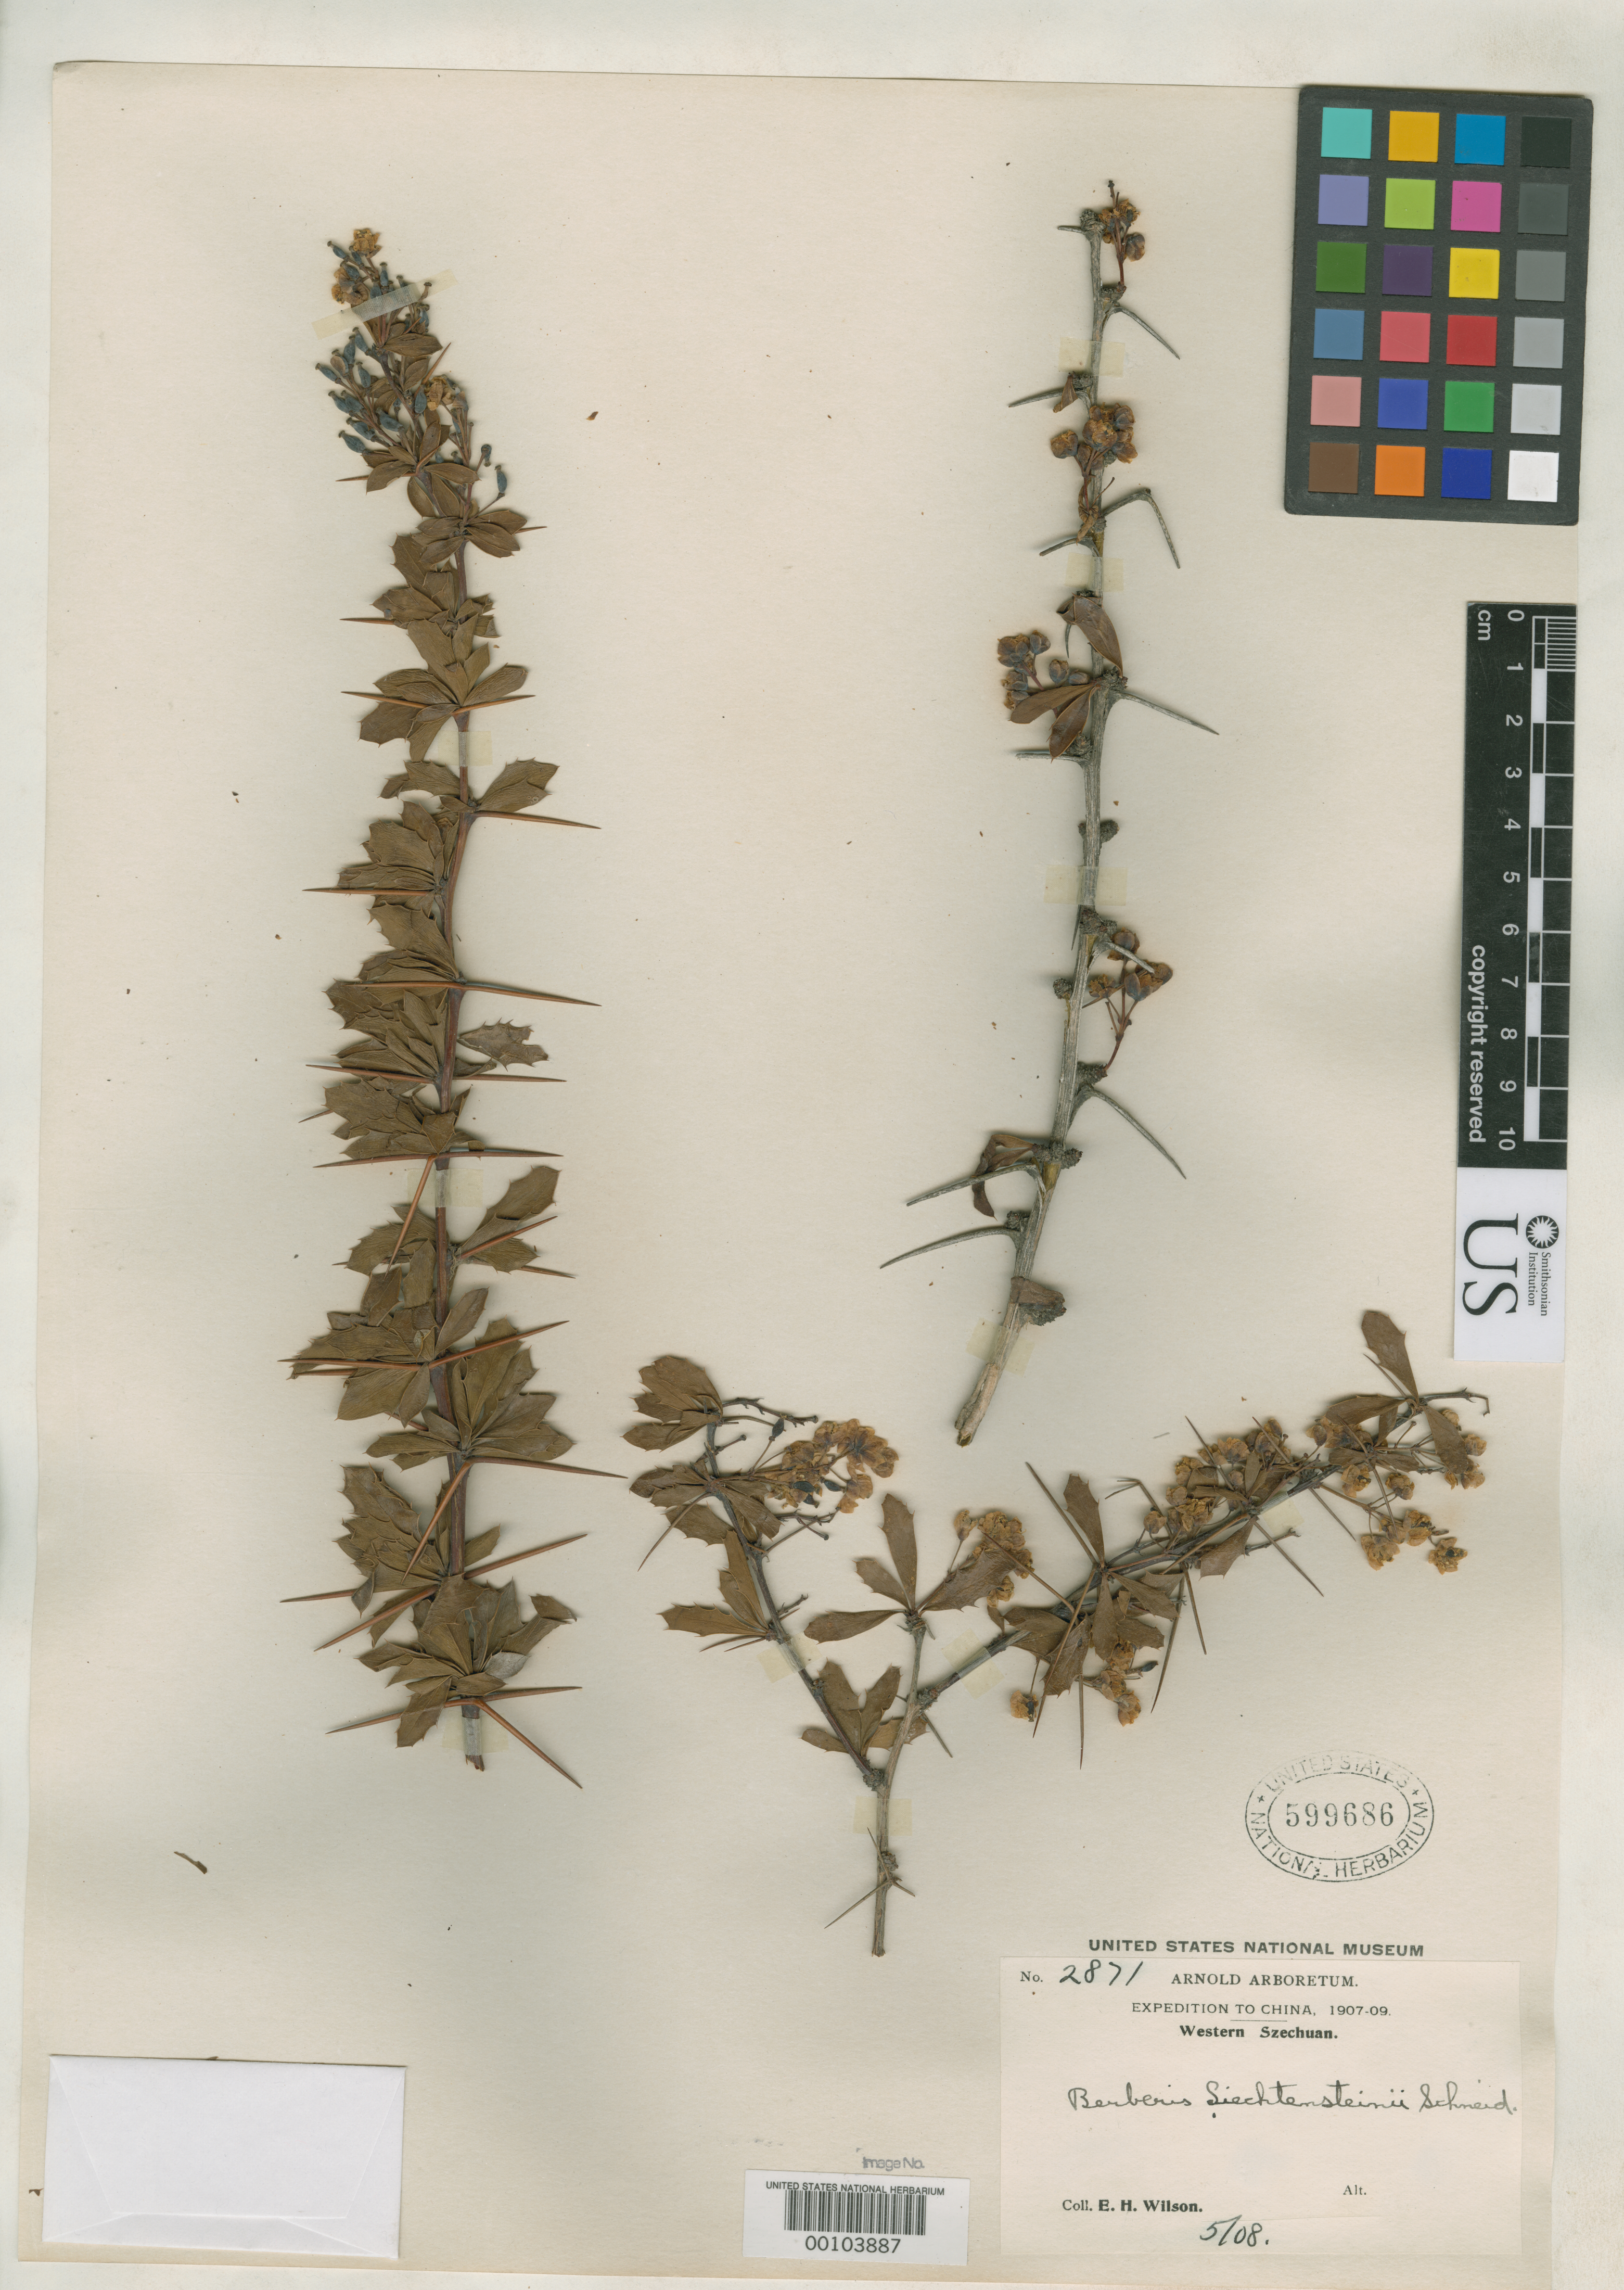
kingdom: Plantae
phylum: Tracheophyta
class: Magnoliopsida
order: Ranunculales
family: Berberidaceae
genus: Berberis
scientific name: Berberis liechtensteinii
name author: C.K. Schneid. in Sarg.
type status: Isotype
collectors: E. H. Wilson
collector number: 2871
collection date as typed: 26 May 1908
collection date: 1908-05-26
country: China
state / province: Sichuan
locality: Min Valley, Mao-chou.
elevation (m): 1300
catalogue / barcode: US 599686